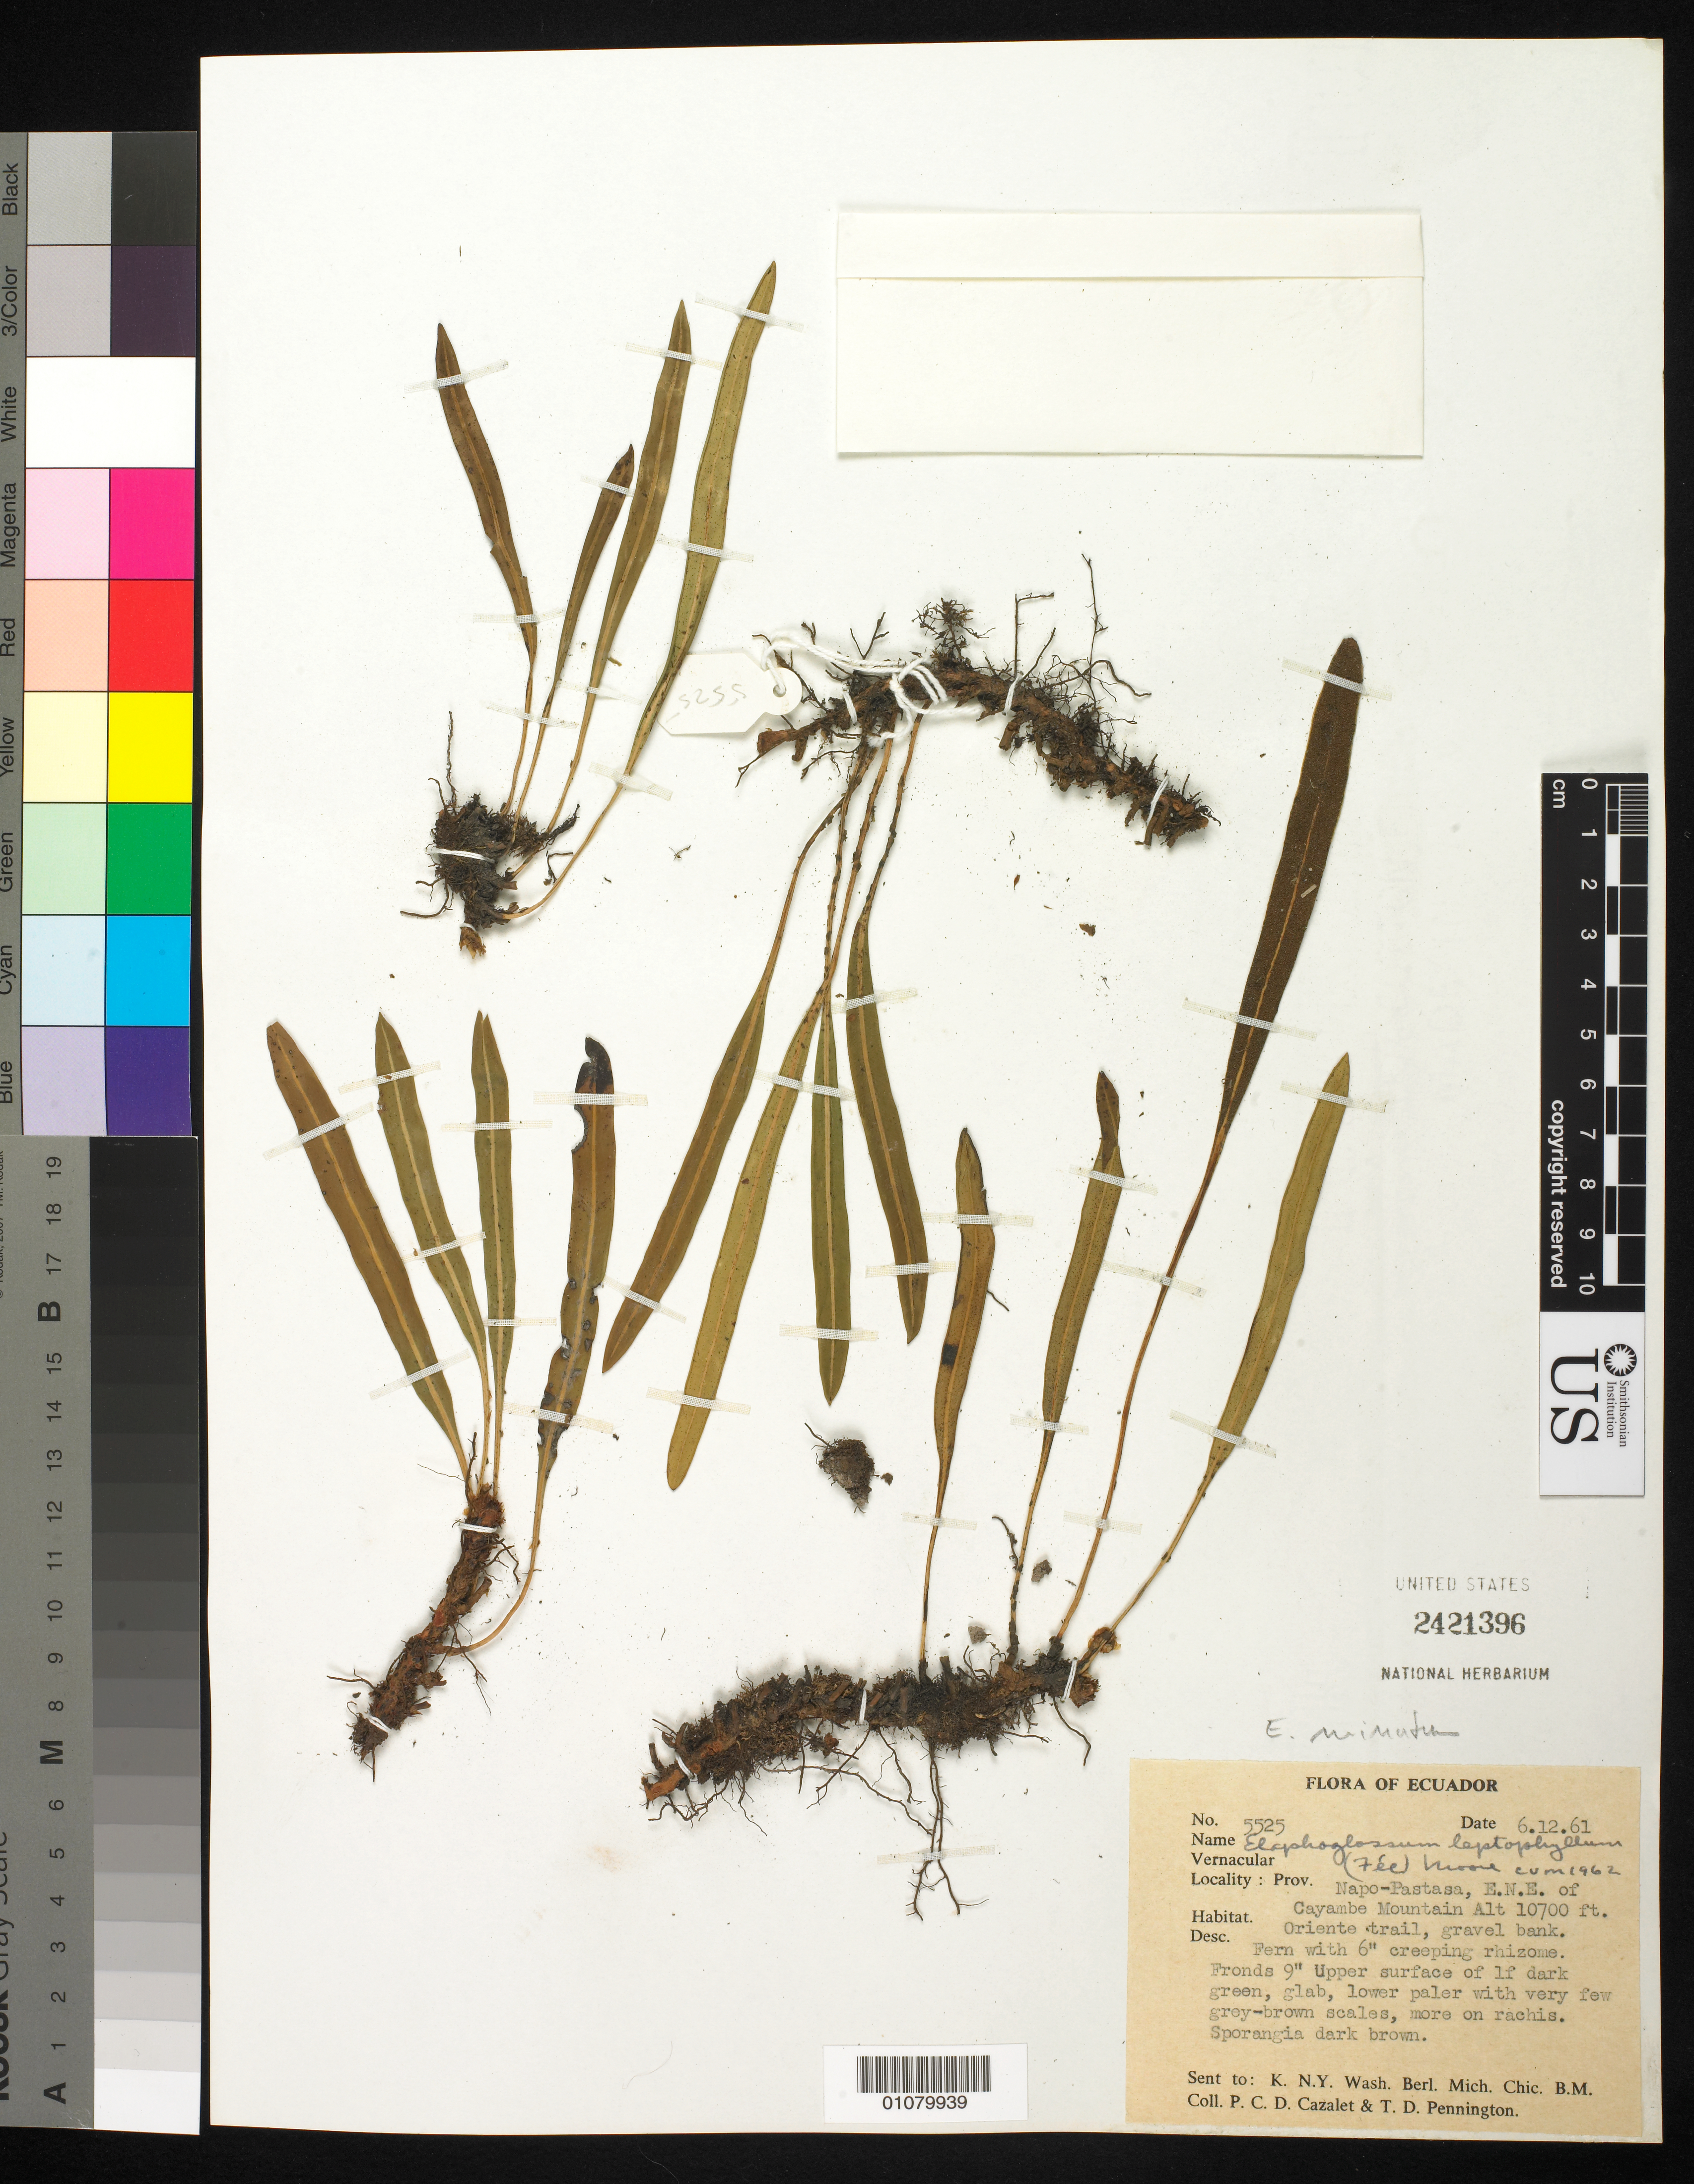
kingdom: Plantae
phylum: Tracheophyta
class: Polypodiopsida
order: Polypodiales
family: Dryopteridaceae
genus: Elaphoglossum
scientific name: Elaphoglossum minutum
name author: (Pohl ex Fée) T. Moore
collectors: P. C. D. Cazalet & T. D. Pennington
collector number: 5525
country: Ecuador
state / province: Napo / Pastaza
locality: ENE of Cayambe Mountain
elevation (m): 3261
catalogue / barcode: US 2421396